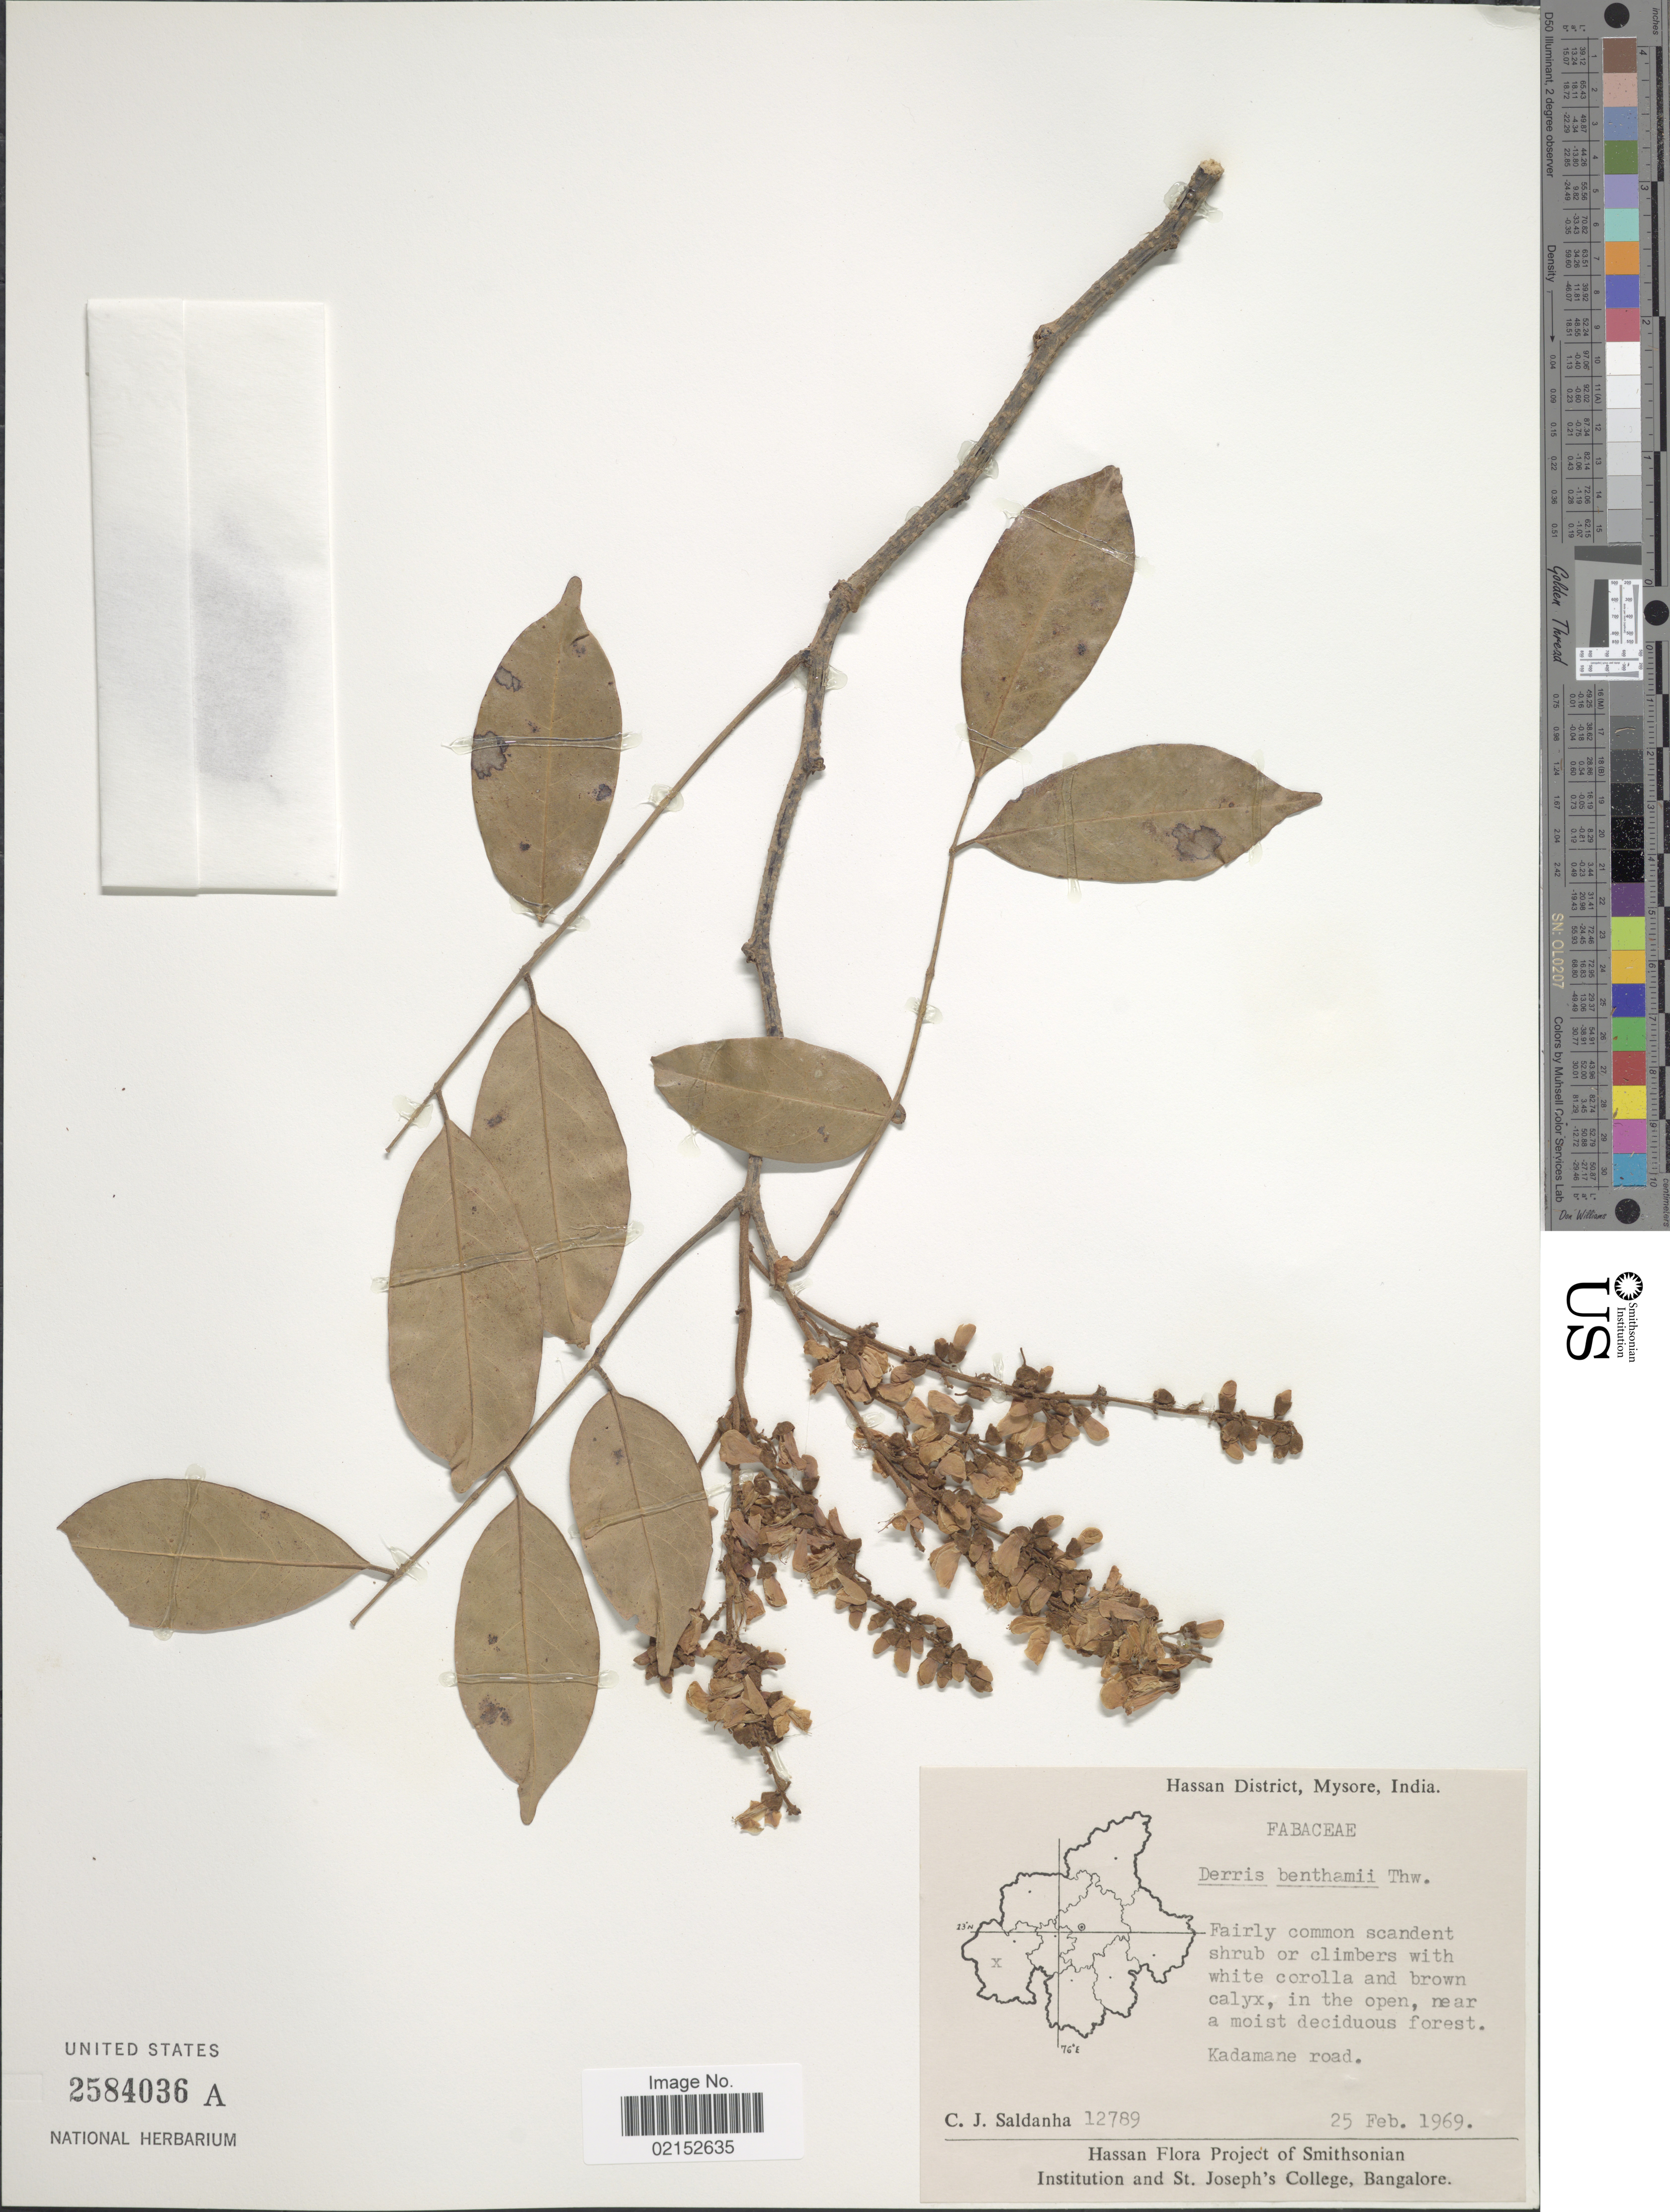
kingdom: Plantae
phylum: Tracheophyta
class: Magnoliopsida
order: Fabales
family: Fabaceae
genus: Derris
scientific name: Derris benthamii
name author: (Thwaites) Thwaites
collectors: C. J. Saldanha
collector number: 12789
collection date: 1969-02-25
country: India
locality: Hassan District, Mysore. Kadamane Road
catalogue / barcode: US 2584036A